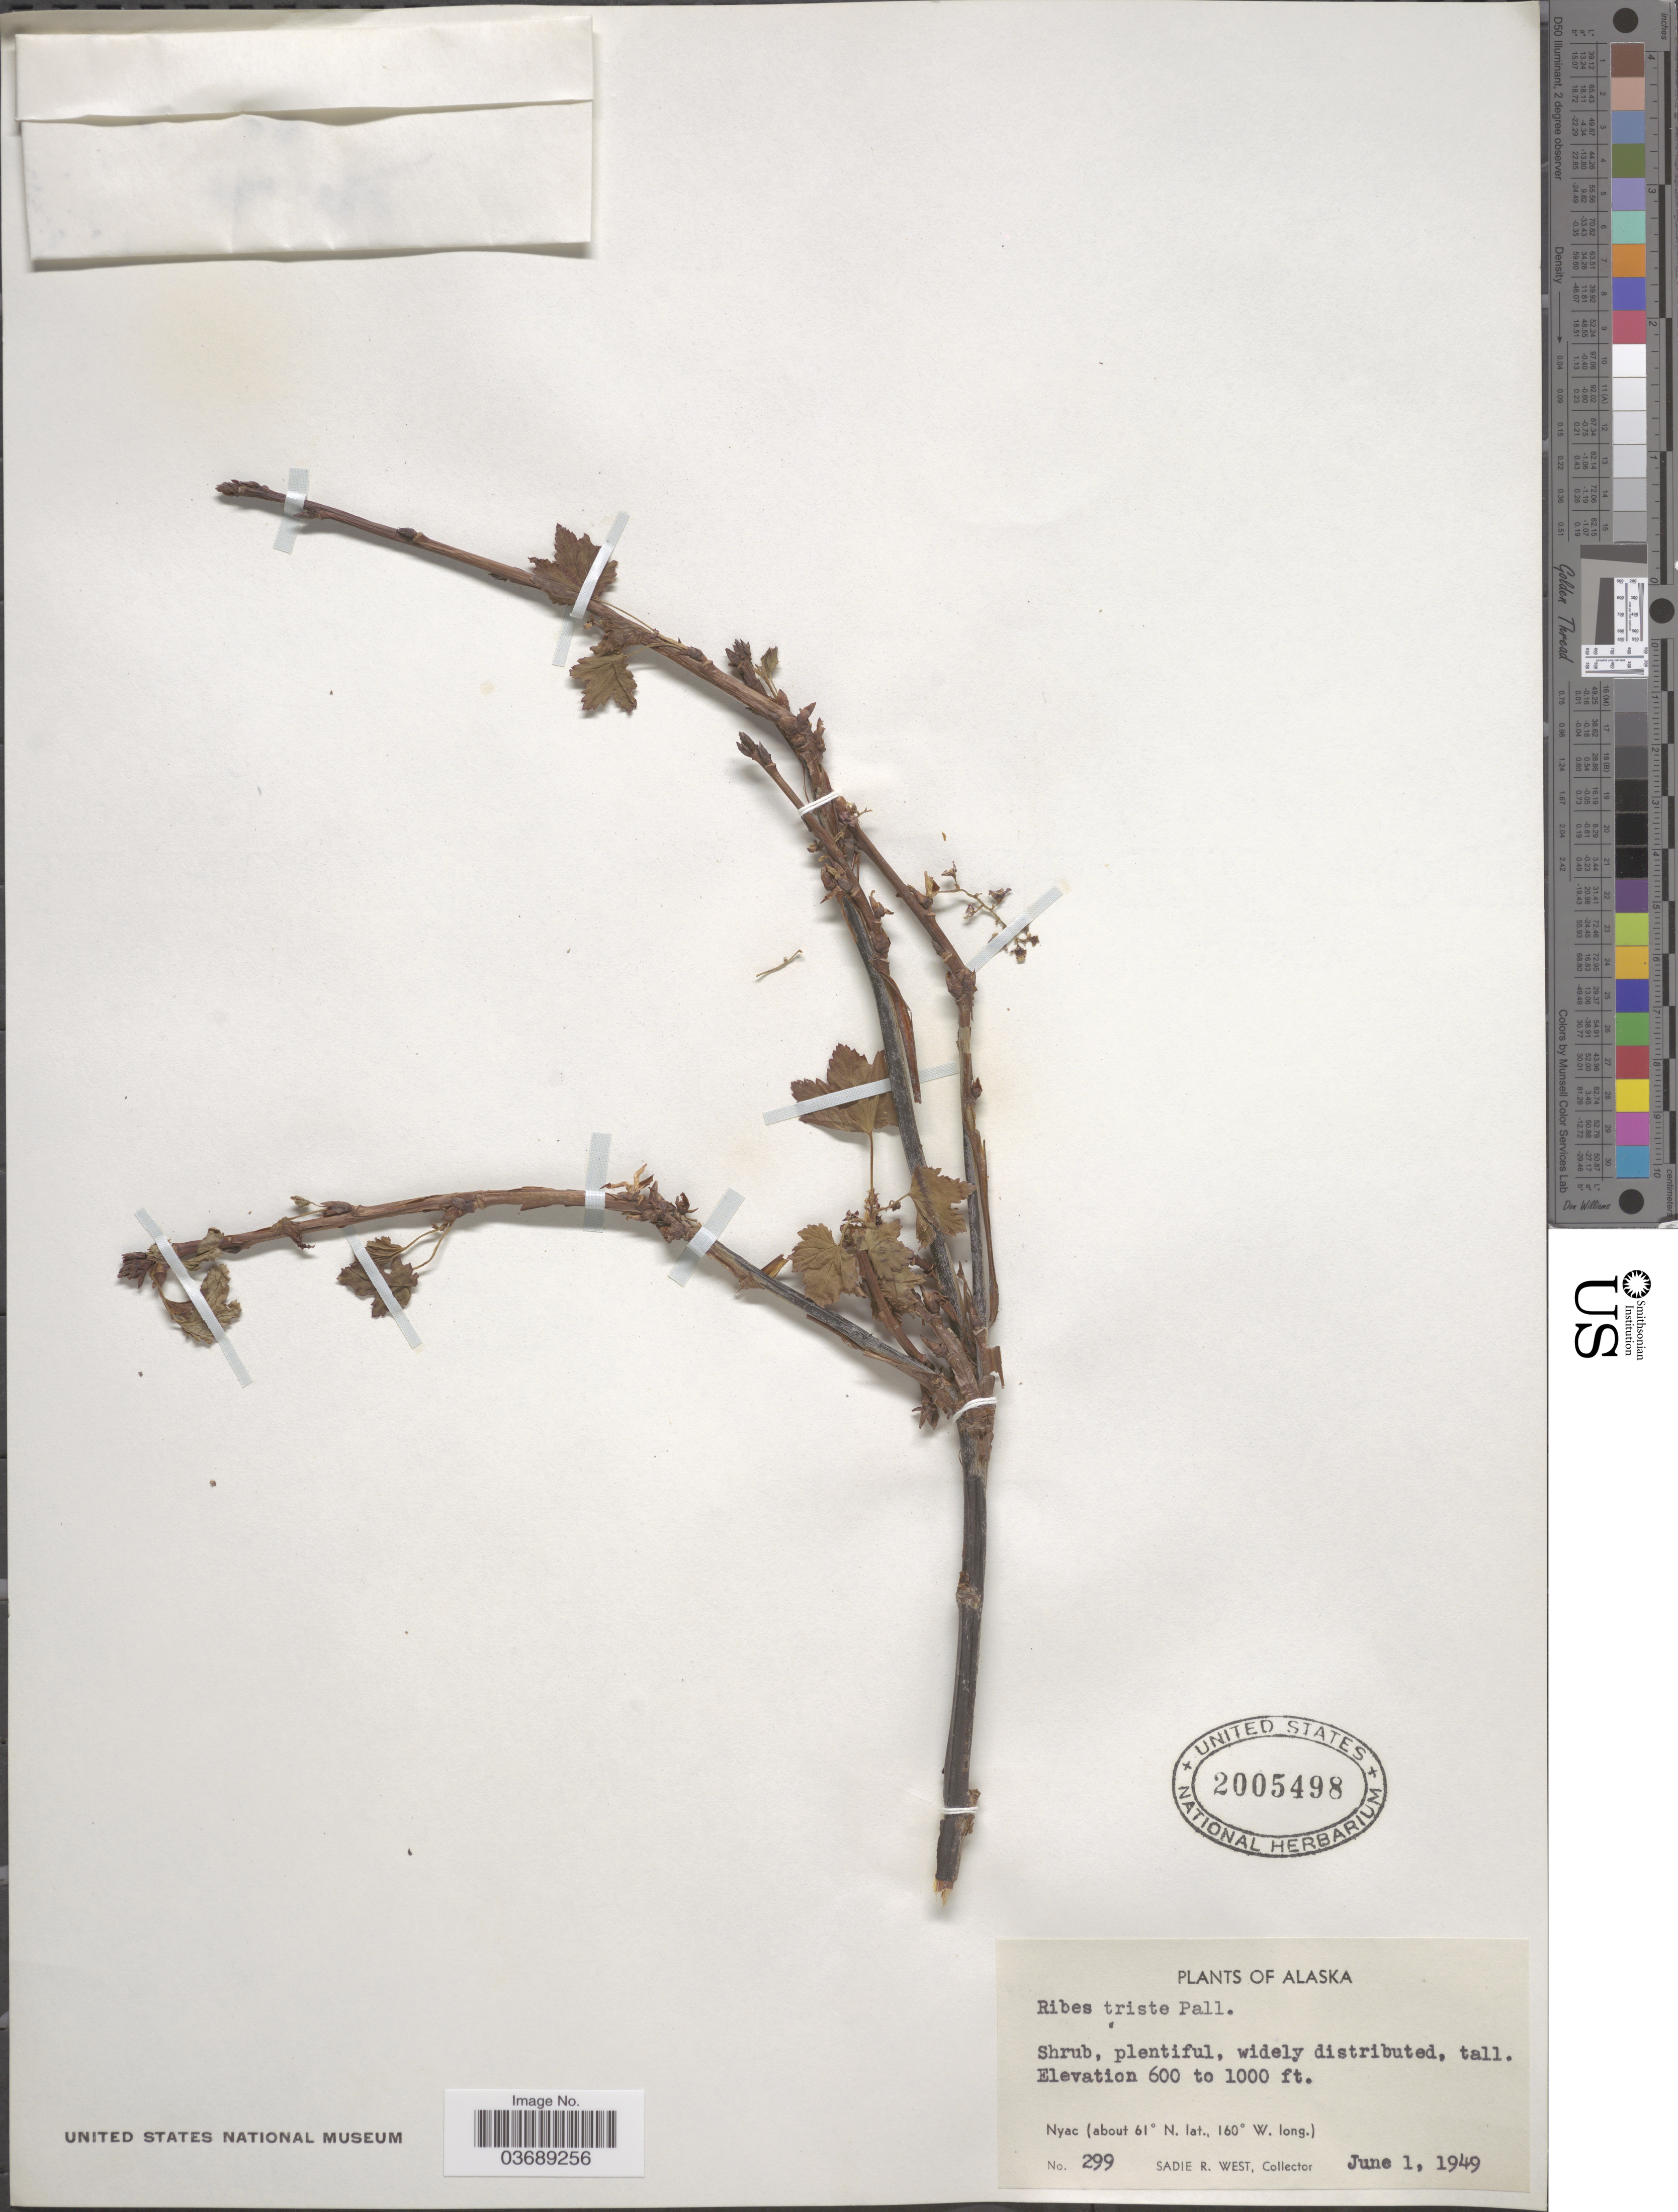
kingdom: Plantae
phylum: Tracheophyta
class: Magnoliopsida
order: Saxifragales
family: Grossulariaceae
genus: Ribes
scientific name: Ribes triste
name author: Pall.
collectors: S. R. West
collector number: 299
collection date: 1949-06-01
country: United States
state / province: Alaska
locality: Nyac.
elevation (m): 183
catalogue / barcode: US 2005498